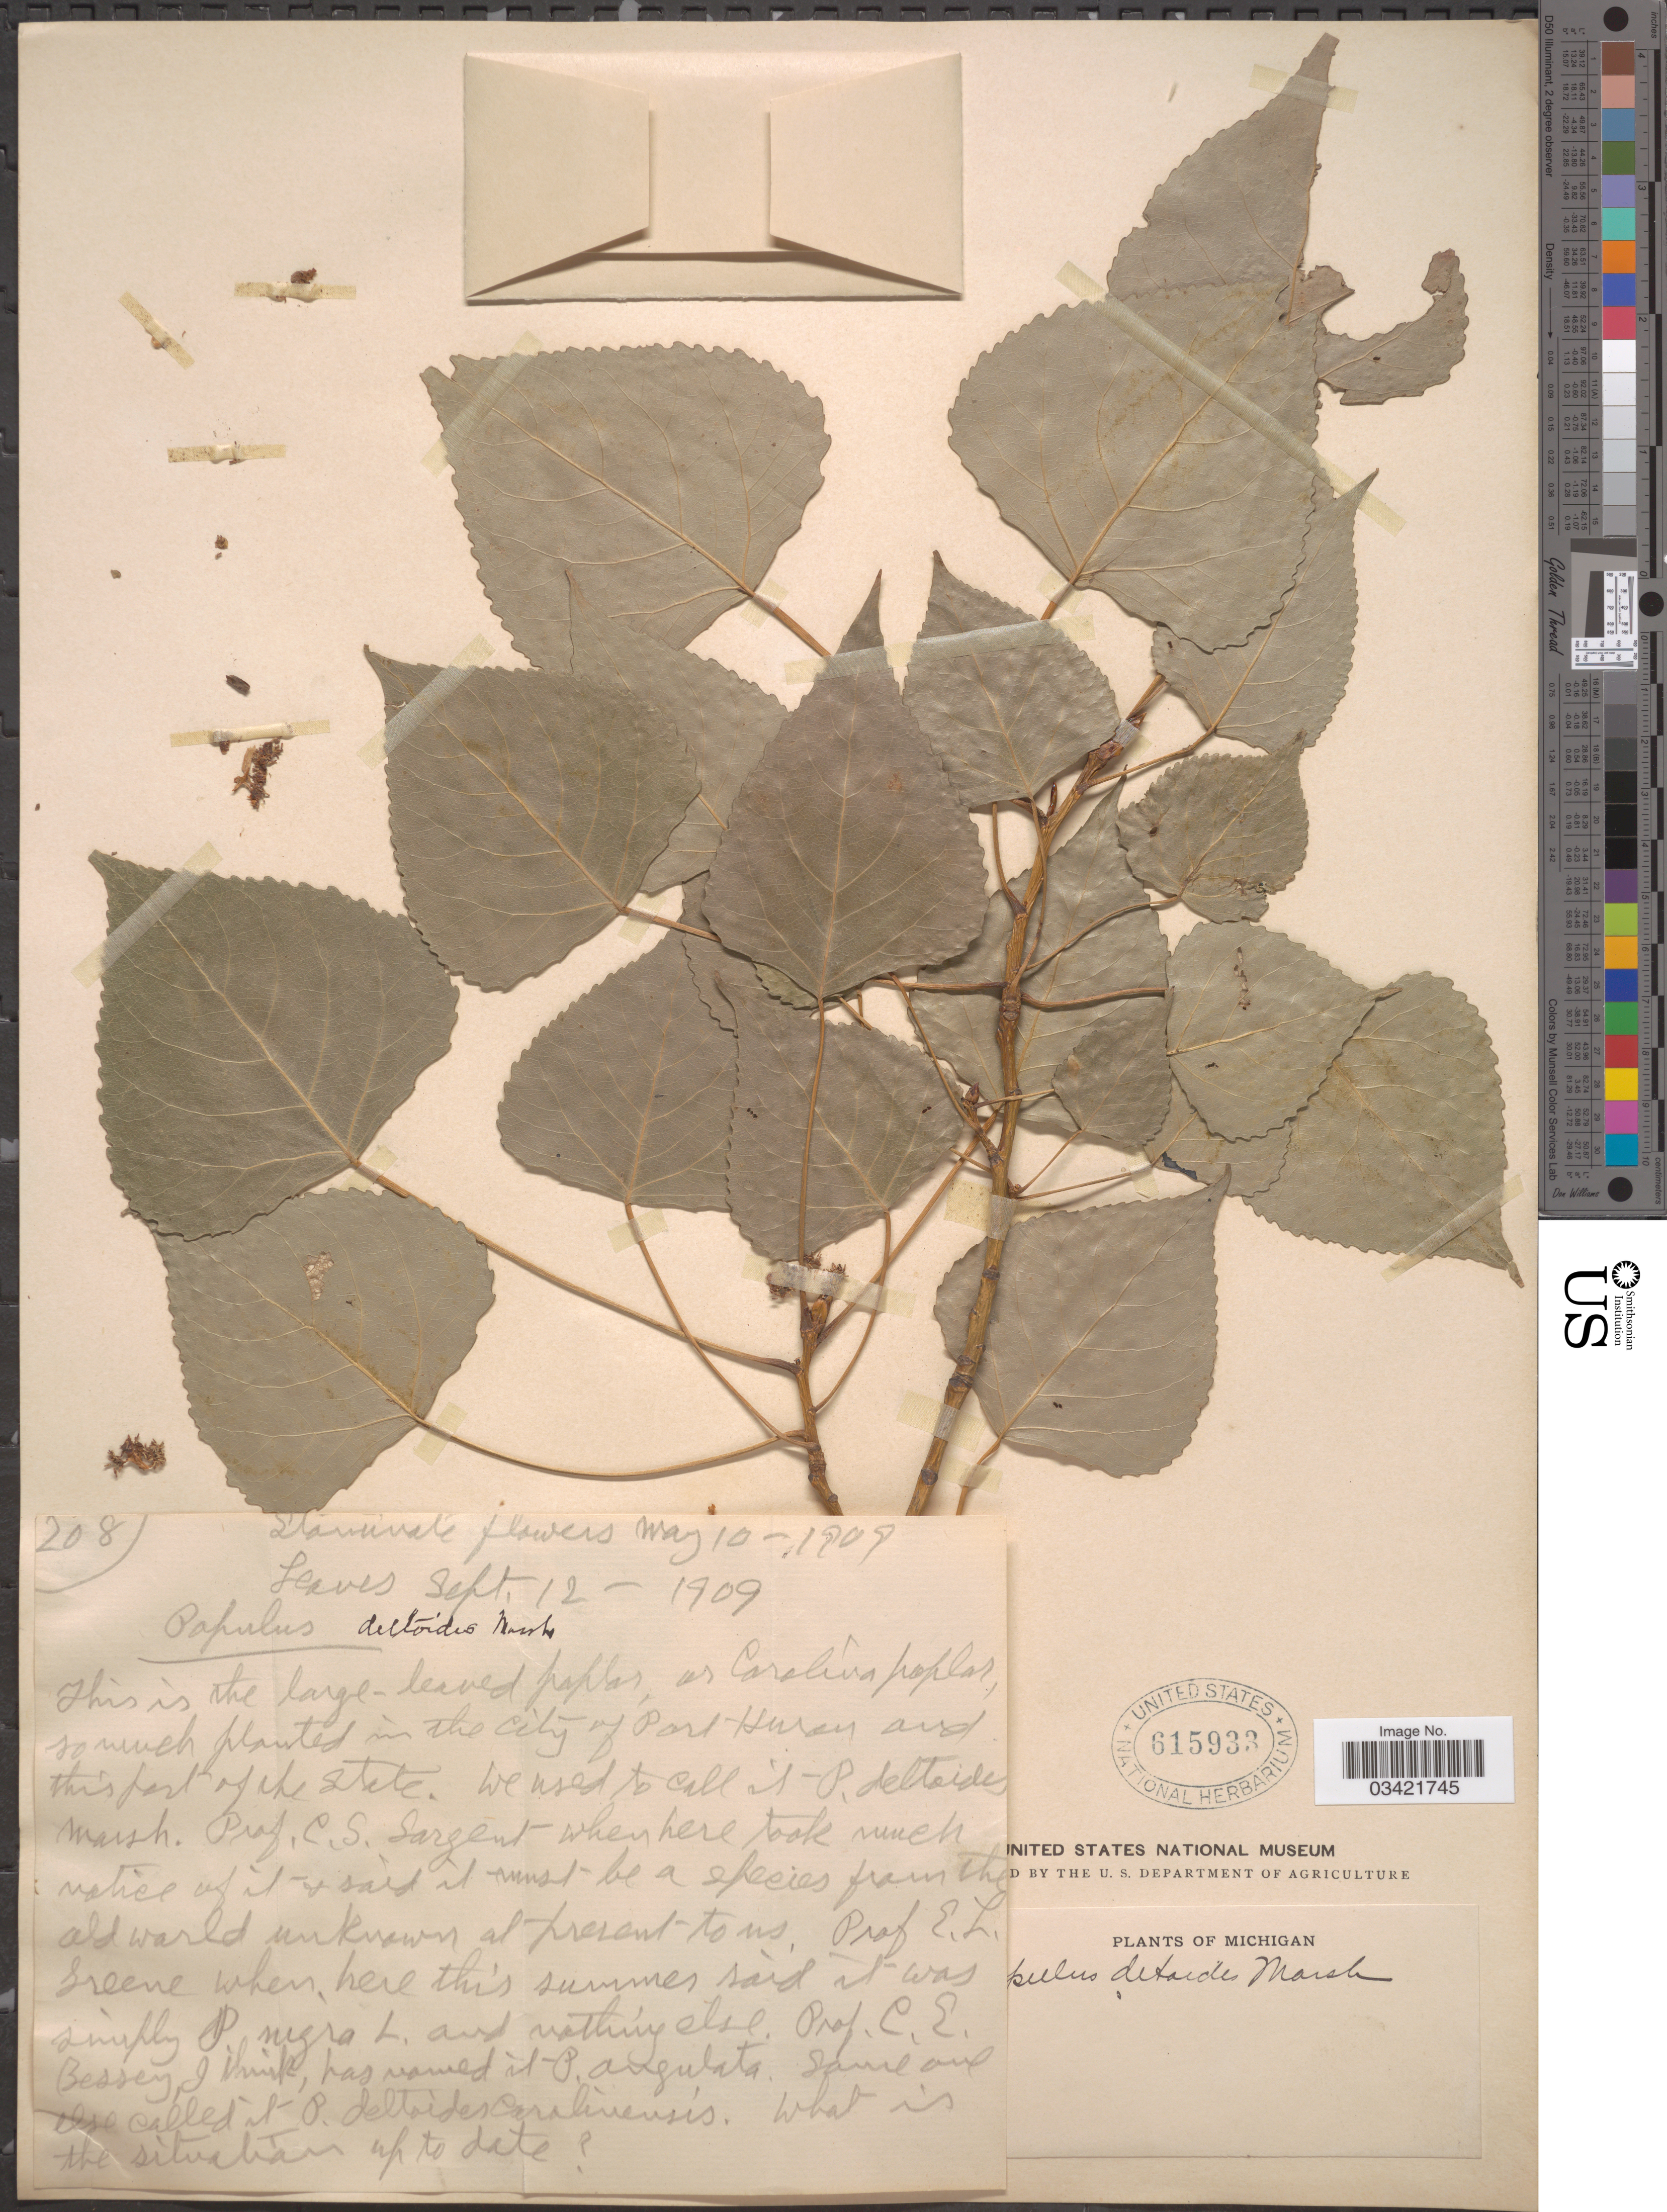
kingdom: Plantae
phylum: Tracheophyta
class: Magnoliopsida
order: Malpighiales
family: Salicaceae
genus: Populus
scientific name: Populus canadensis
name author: Moench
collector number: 208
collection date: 1909-05-10/1909-09-12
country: United States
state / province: Michigan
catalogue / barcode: US 615933